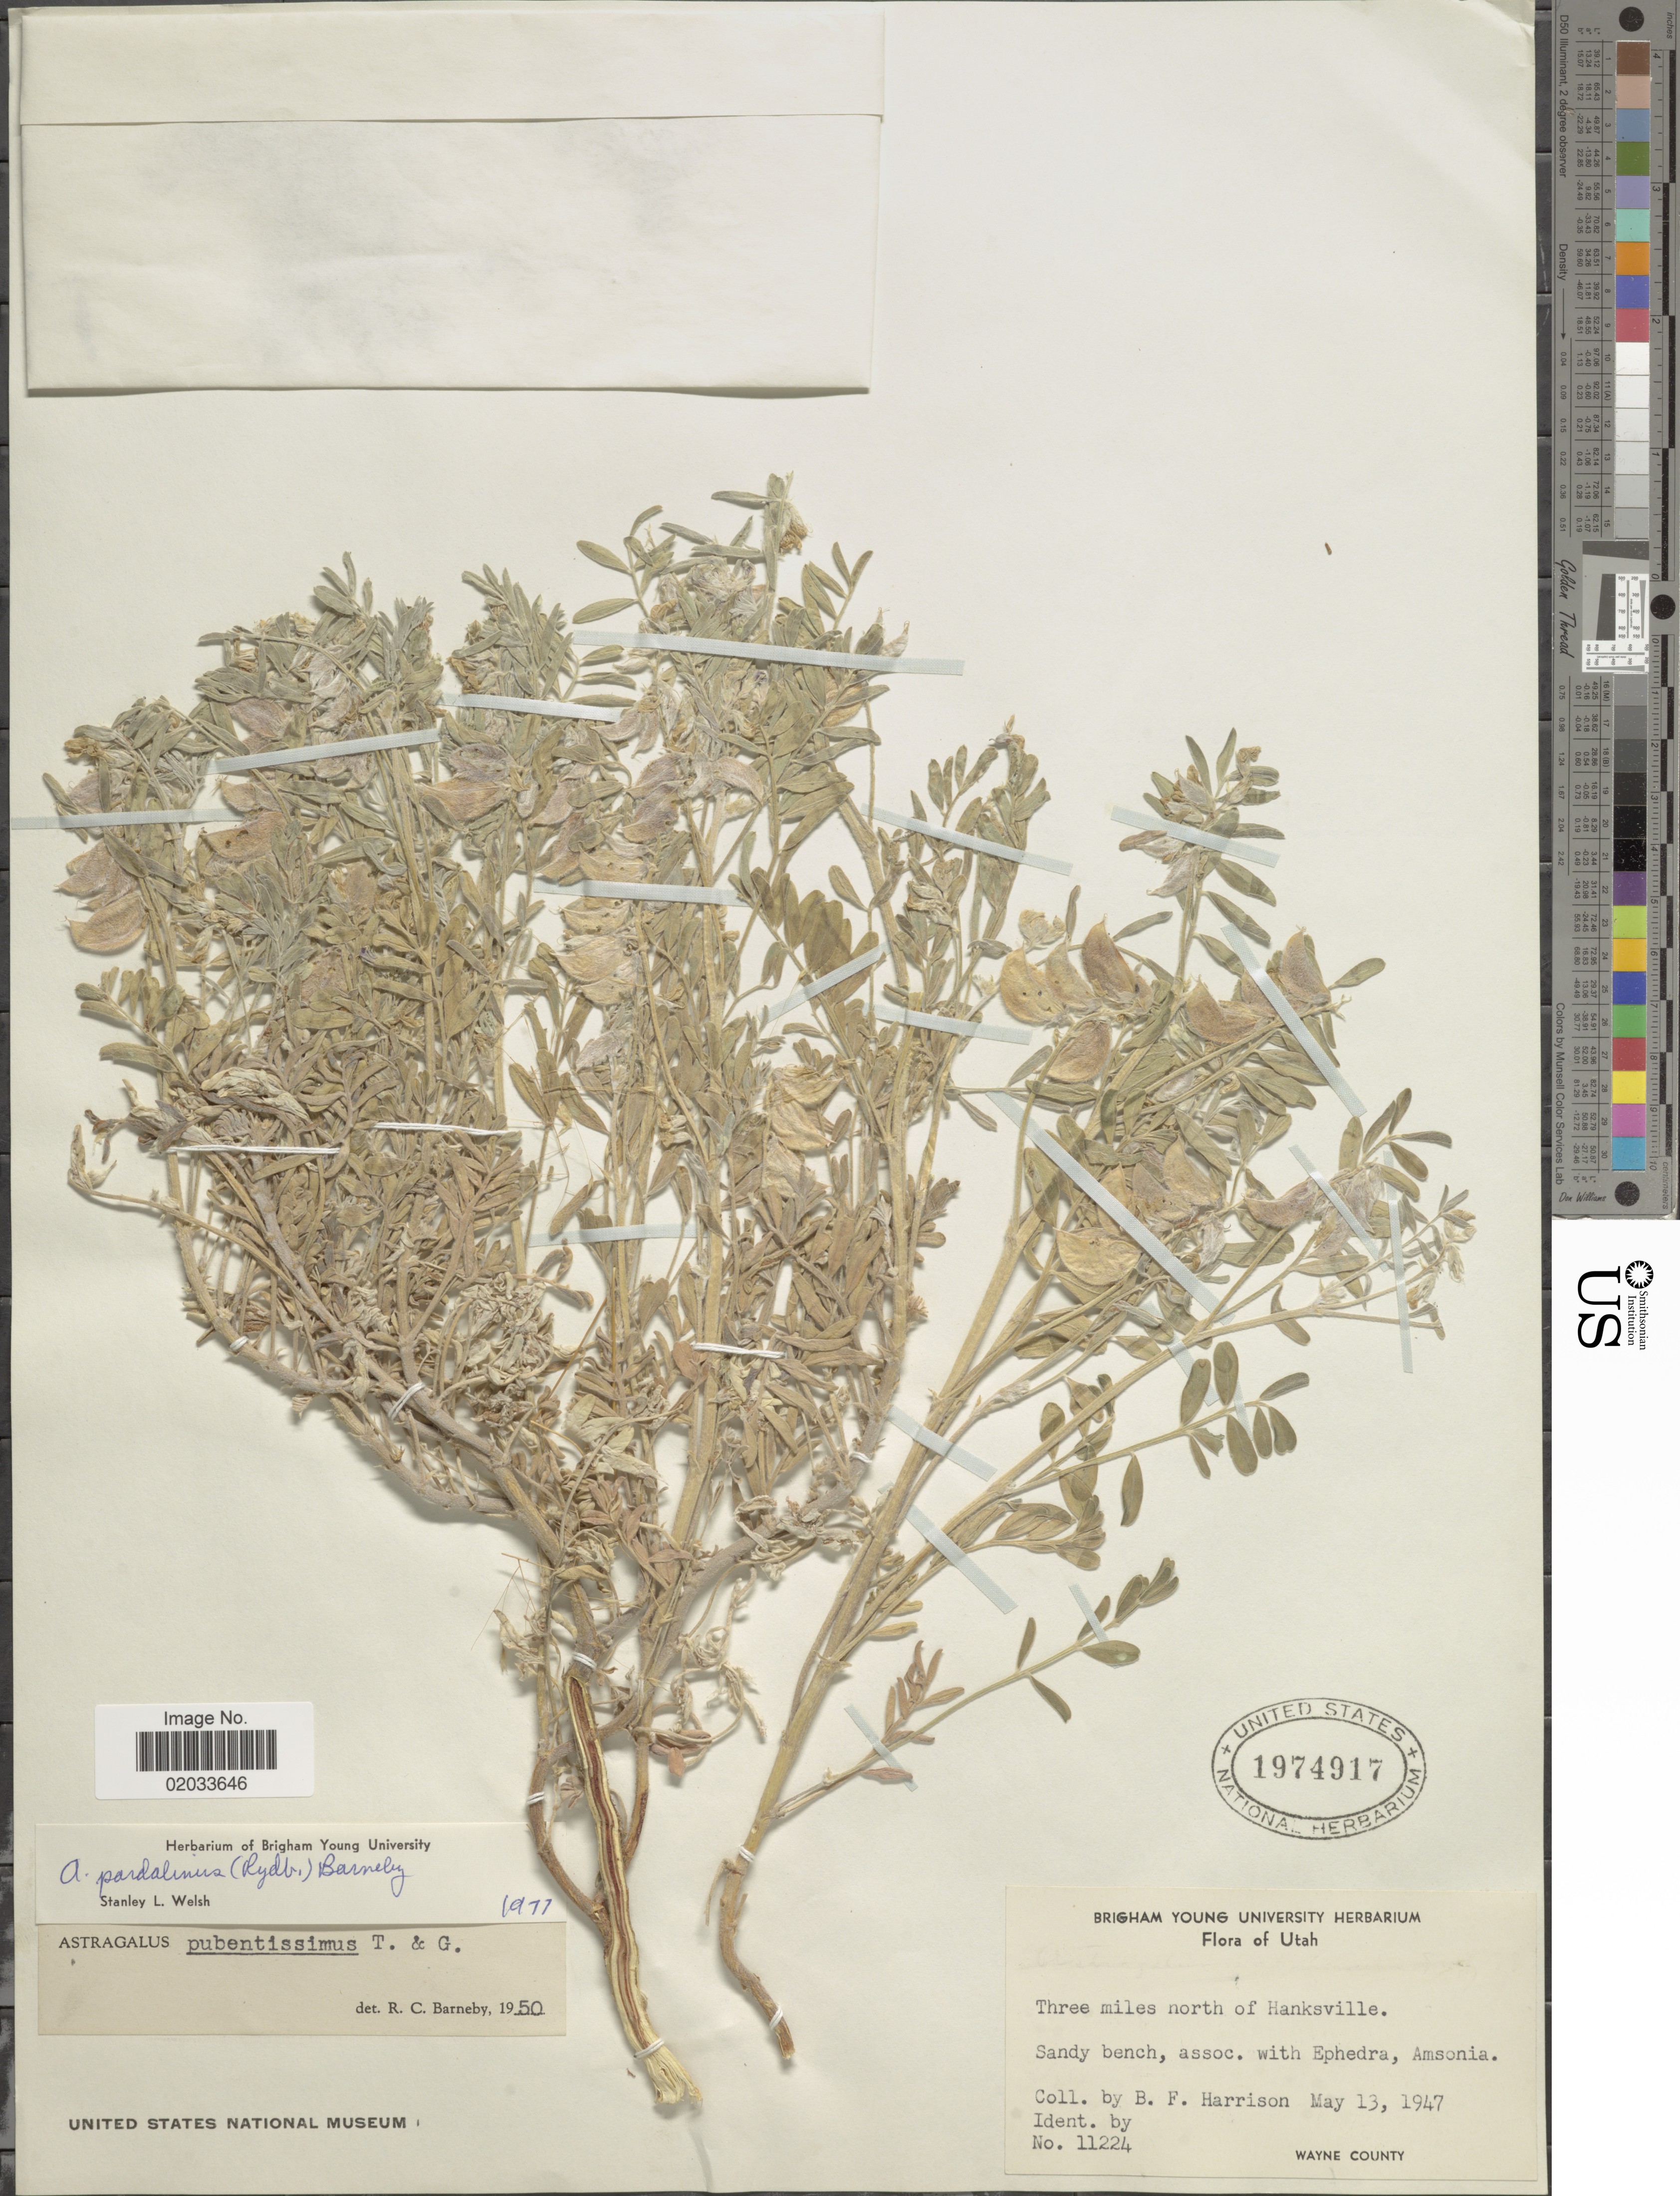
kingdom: Plantae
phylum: Tracheophyta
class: Magnoliopsida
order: Fabales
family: Fabaceae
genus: Astragalus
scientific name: Astragalus pardalinus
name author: (Rydb.) Barneby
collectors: B. F. Harrison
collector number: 11224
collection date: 1947-05-13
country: United States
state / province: Utah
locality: Sandy bench, assoc. with Ephedra, Amsonia, Wayne County.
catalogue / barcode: US 1974917